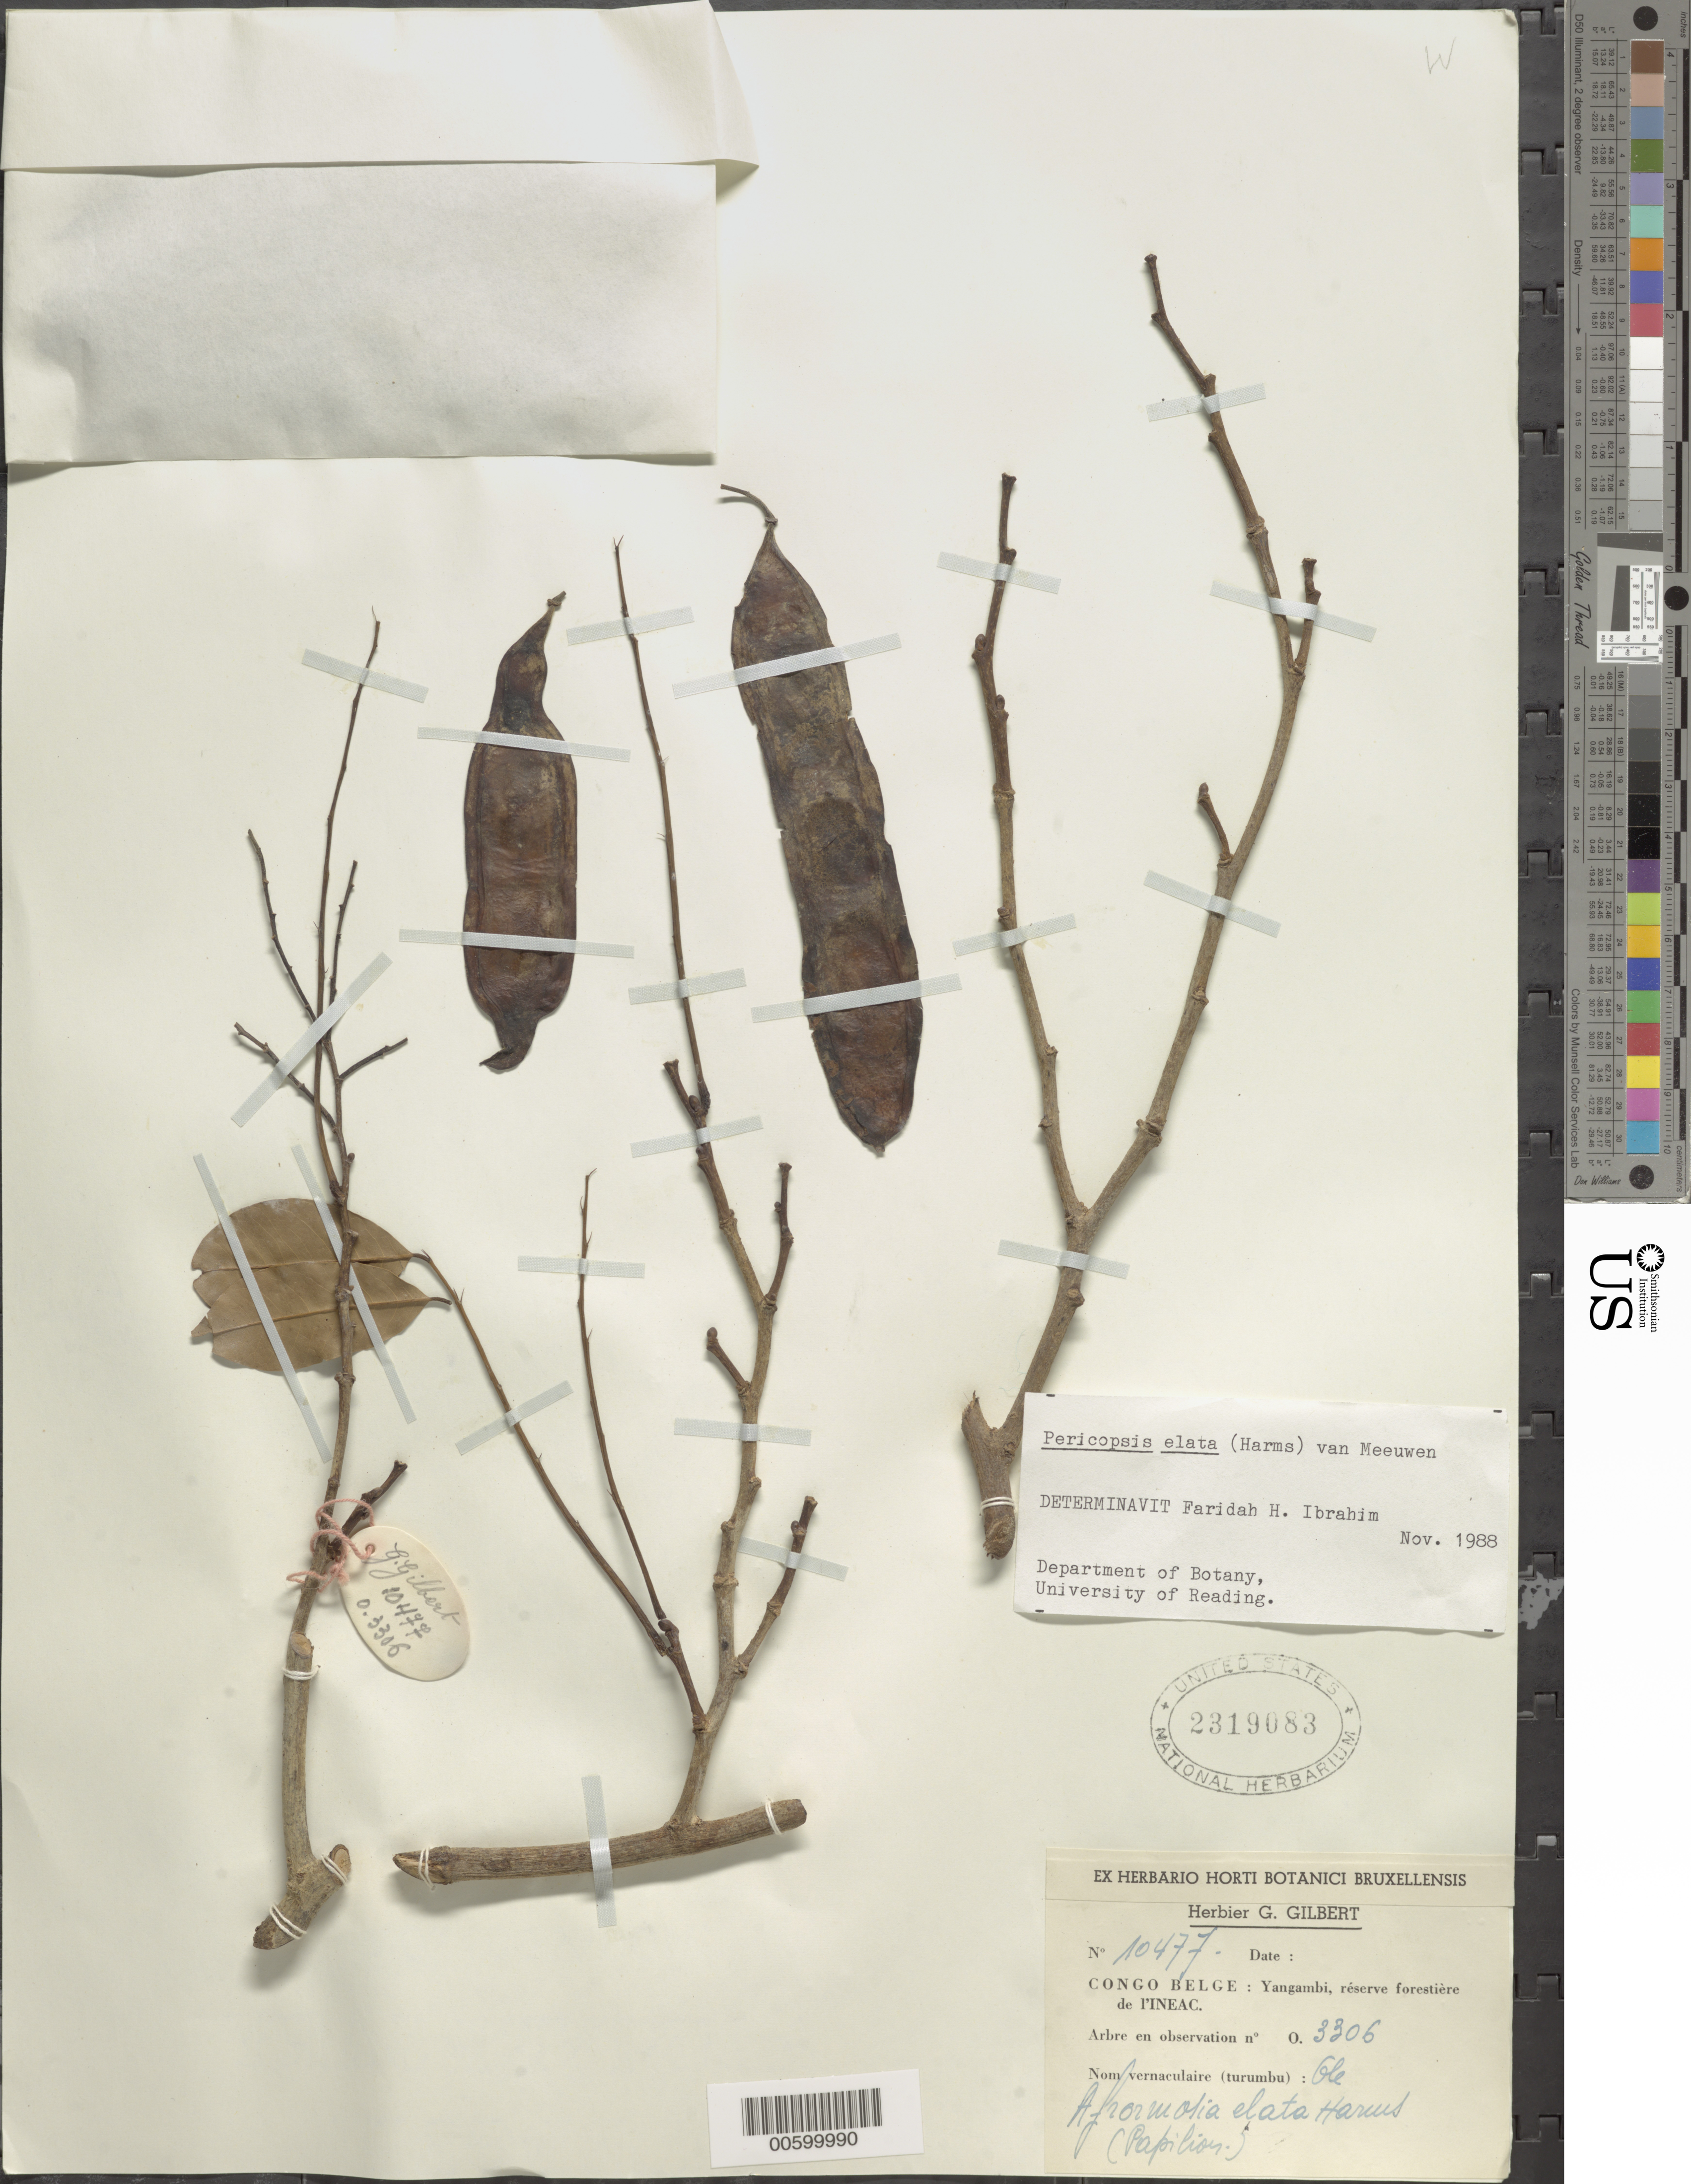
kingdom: Plantae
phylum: Tracheophyta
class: Magnoliopsida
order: Fabales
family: Fabaceae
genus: Pericopsis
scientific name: Pericopsis elata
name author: Harms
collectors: G. Gilbert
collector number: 10477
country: Congo, Democratic Republic of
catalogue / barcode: US 2319083